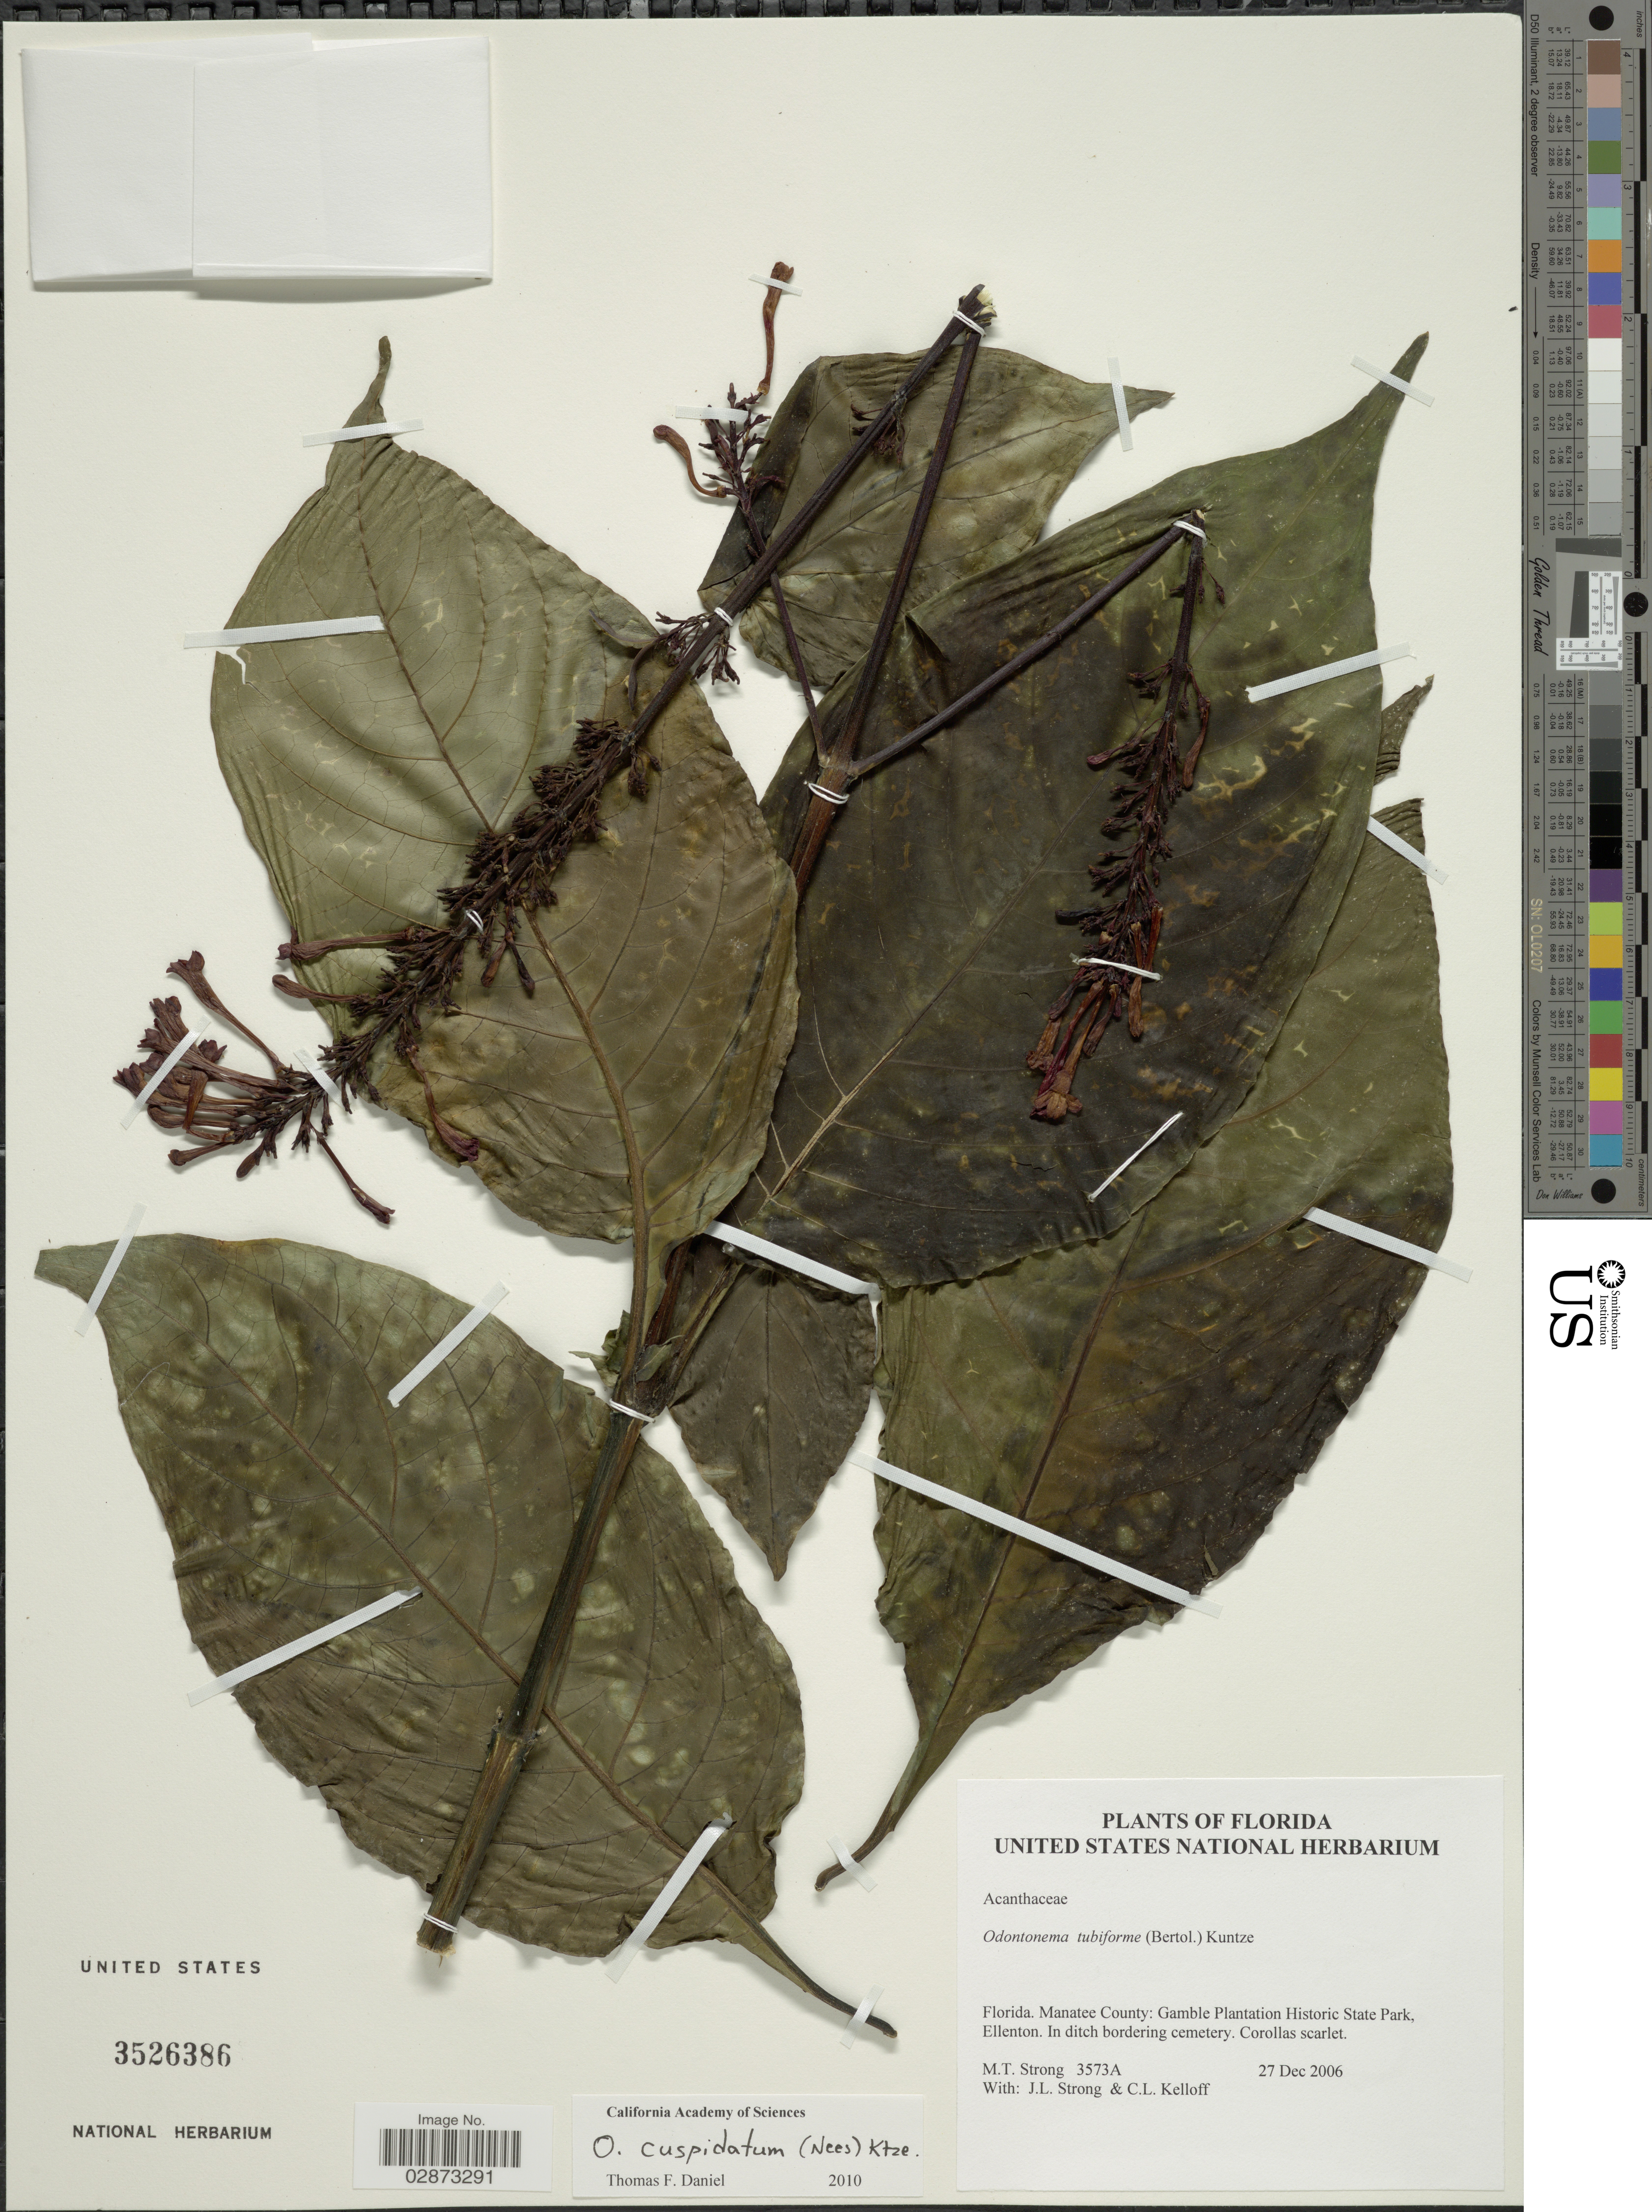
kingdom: Plantae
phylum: Tracheophyta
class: Magnoliopsida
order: Lamiales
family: Acanthaceae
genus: Odontonema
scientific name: Odontonema cuspidatum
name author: (Nees) Kuntze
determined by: Daniel, Thomas F.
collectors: M. T. Strong, J. Strong & C. L. Kelloff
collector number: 3573A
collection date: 2006-12-27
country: United States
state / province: Florida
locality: Manatee County: Gamble Plantation Historic State Park, Ellenton.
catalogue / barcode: US 3526386